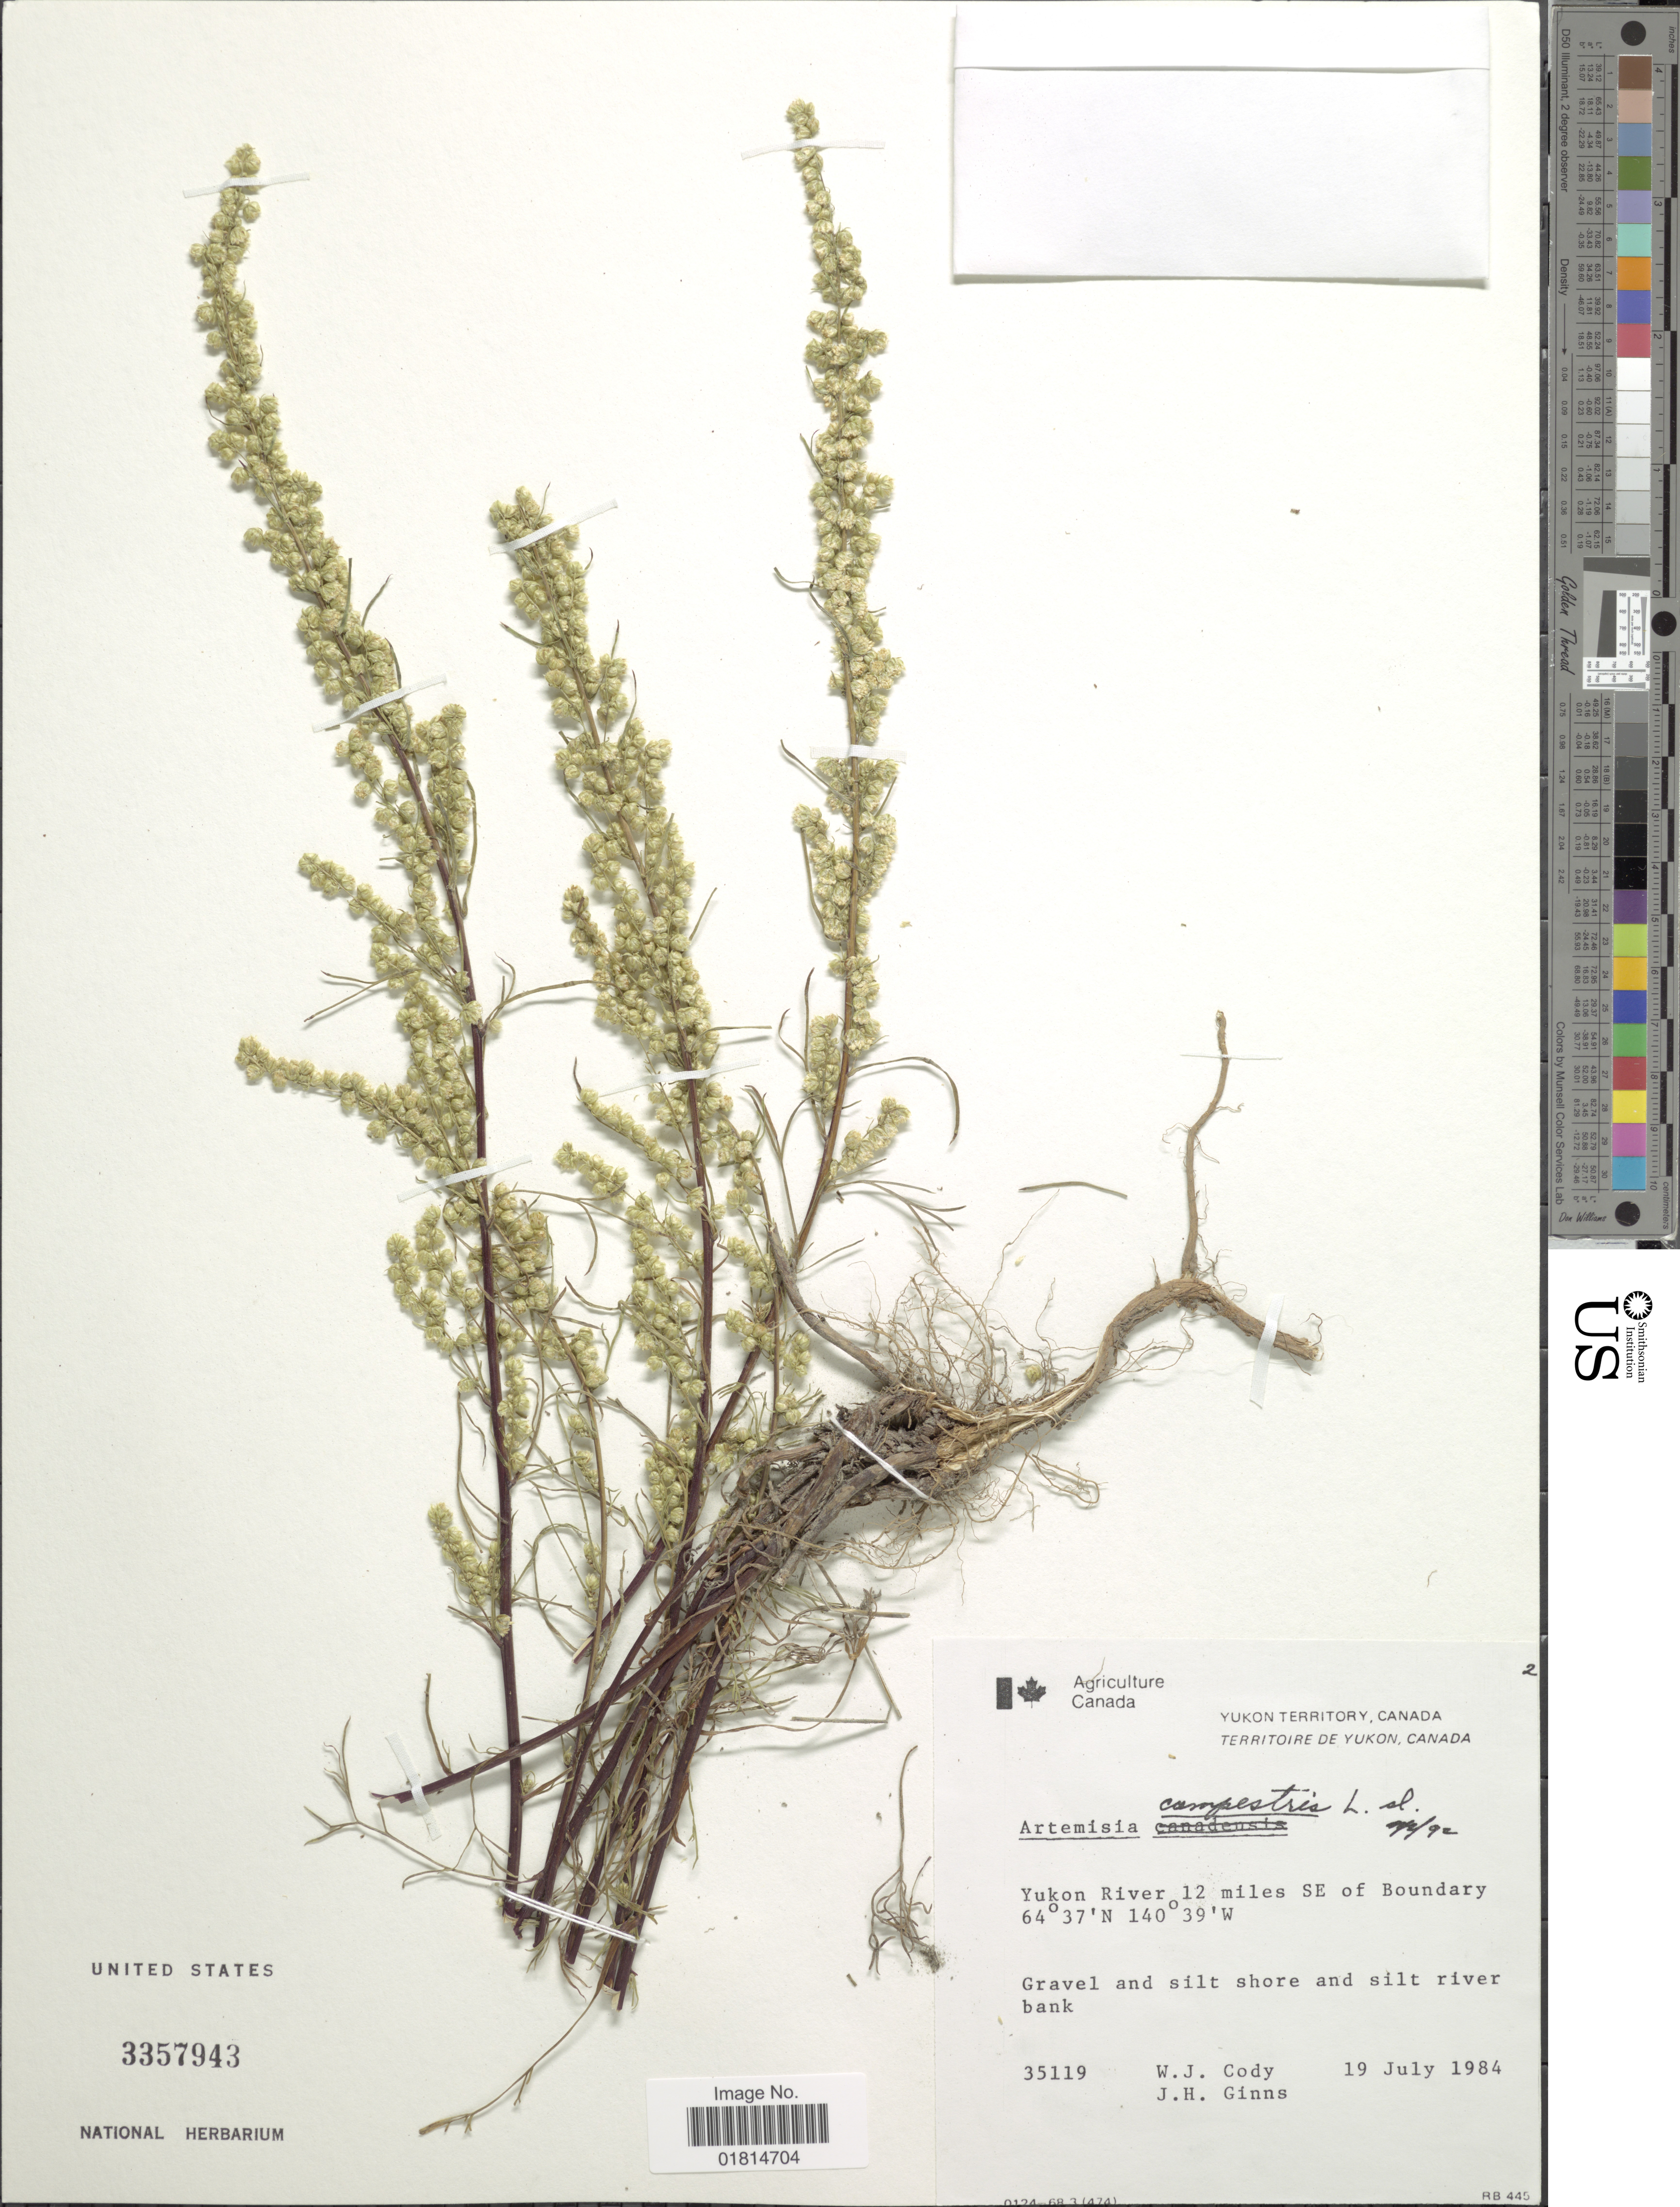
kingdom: Plantae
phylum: Tracheophyta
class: Magnoliopsida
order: Asterales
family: Asteraceae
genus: Artemisia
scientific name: Artemisia campestris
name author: L.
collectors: W. Cody & J. Ginns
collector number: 35119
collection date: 1984-07-19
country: Canada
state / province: Yukon Territory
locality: Yukon River 12 miles SE of Boundary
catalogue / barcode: US 3357943